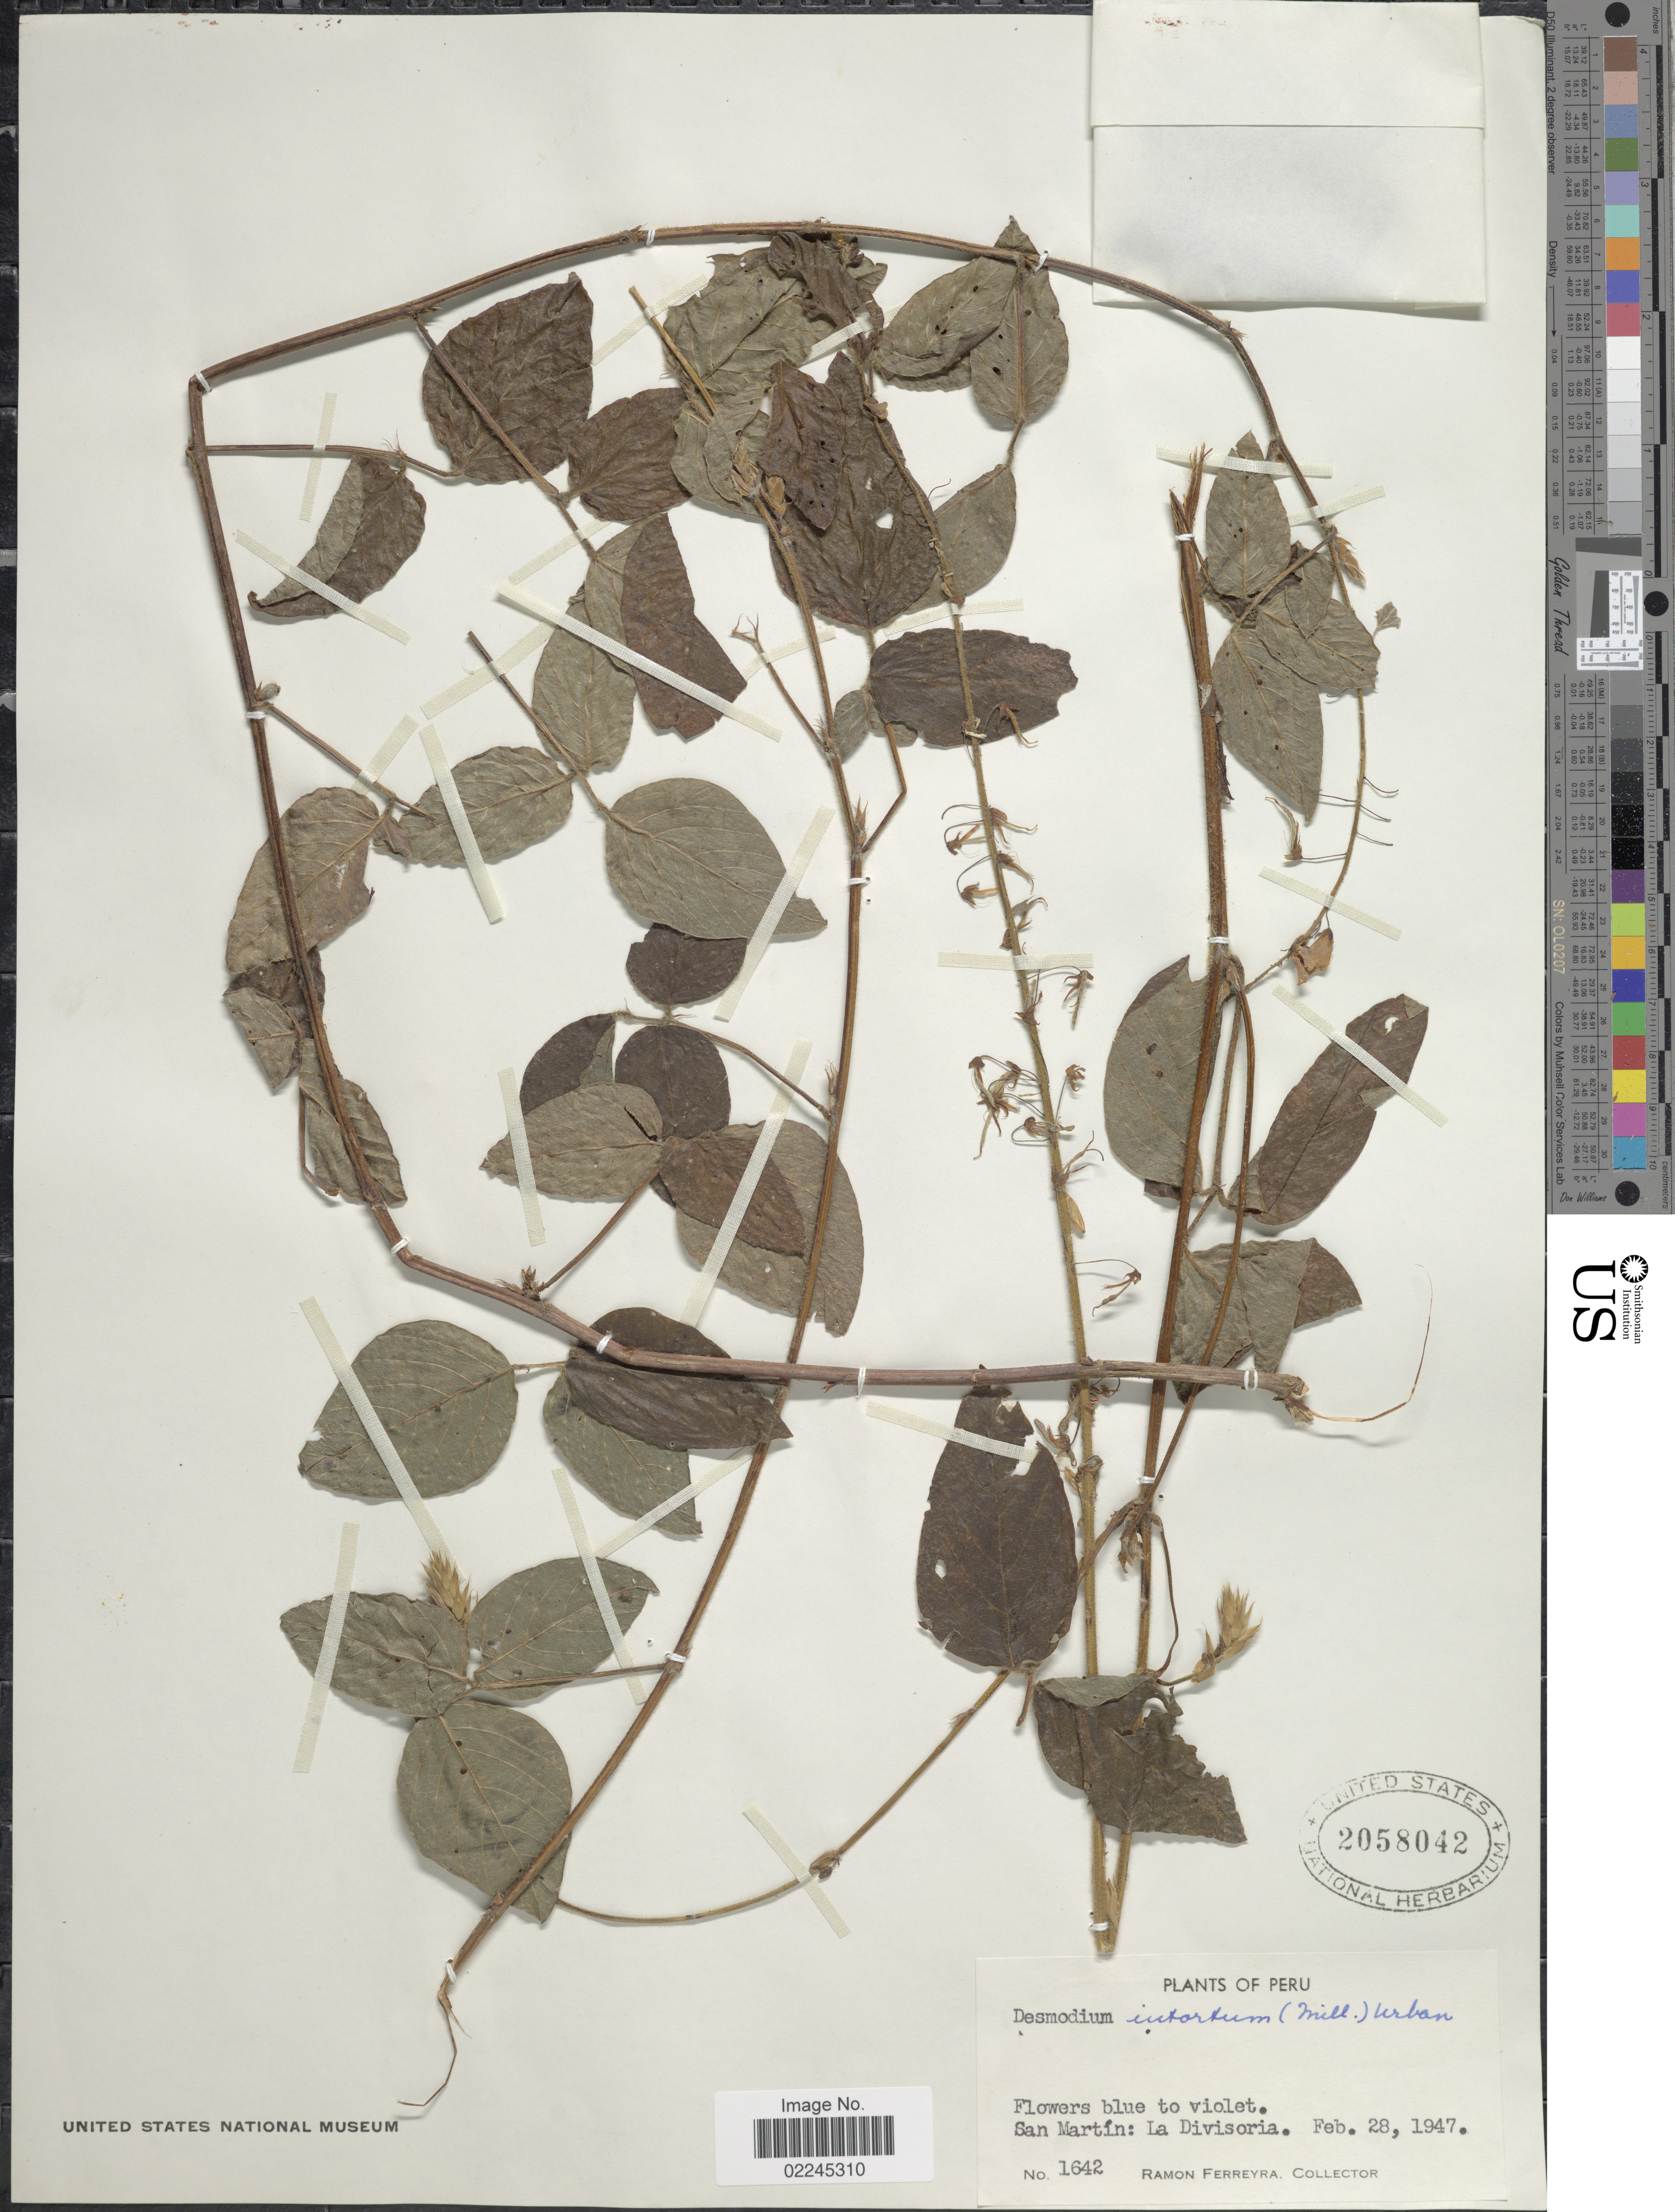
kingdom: Plantae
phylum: Tracheophyta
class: Magnoliopsida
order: Fabales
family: Fabaceae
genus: Desmodium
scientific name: Desmodium intortum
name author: (Mill.) Urb.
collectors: R. A. Ferreyra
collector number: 1642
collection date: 1947-02-28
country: Peru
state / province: San Martín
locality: San Martin: la Divisoria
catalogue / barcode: US 2058042